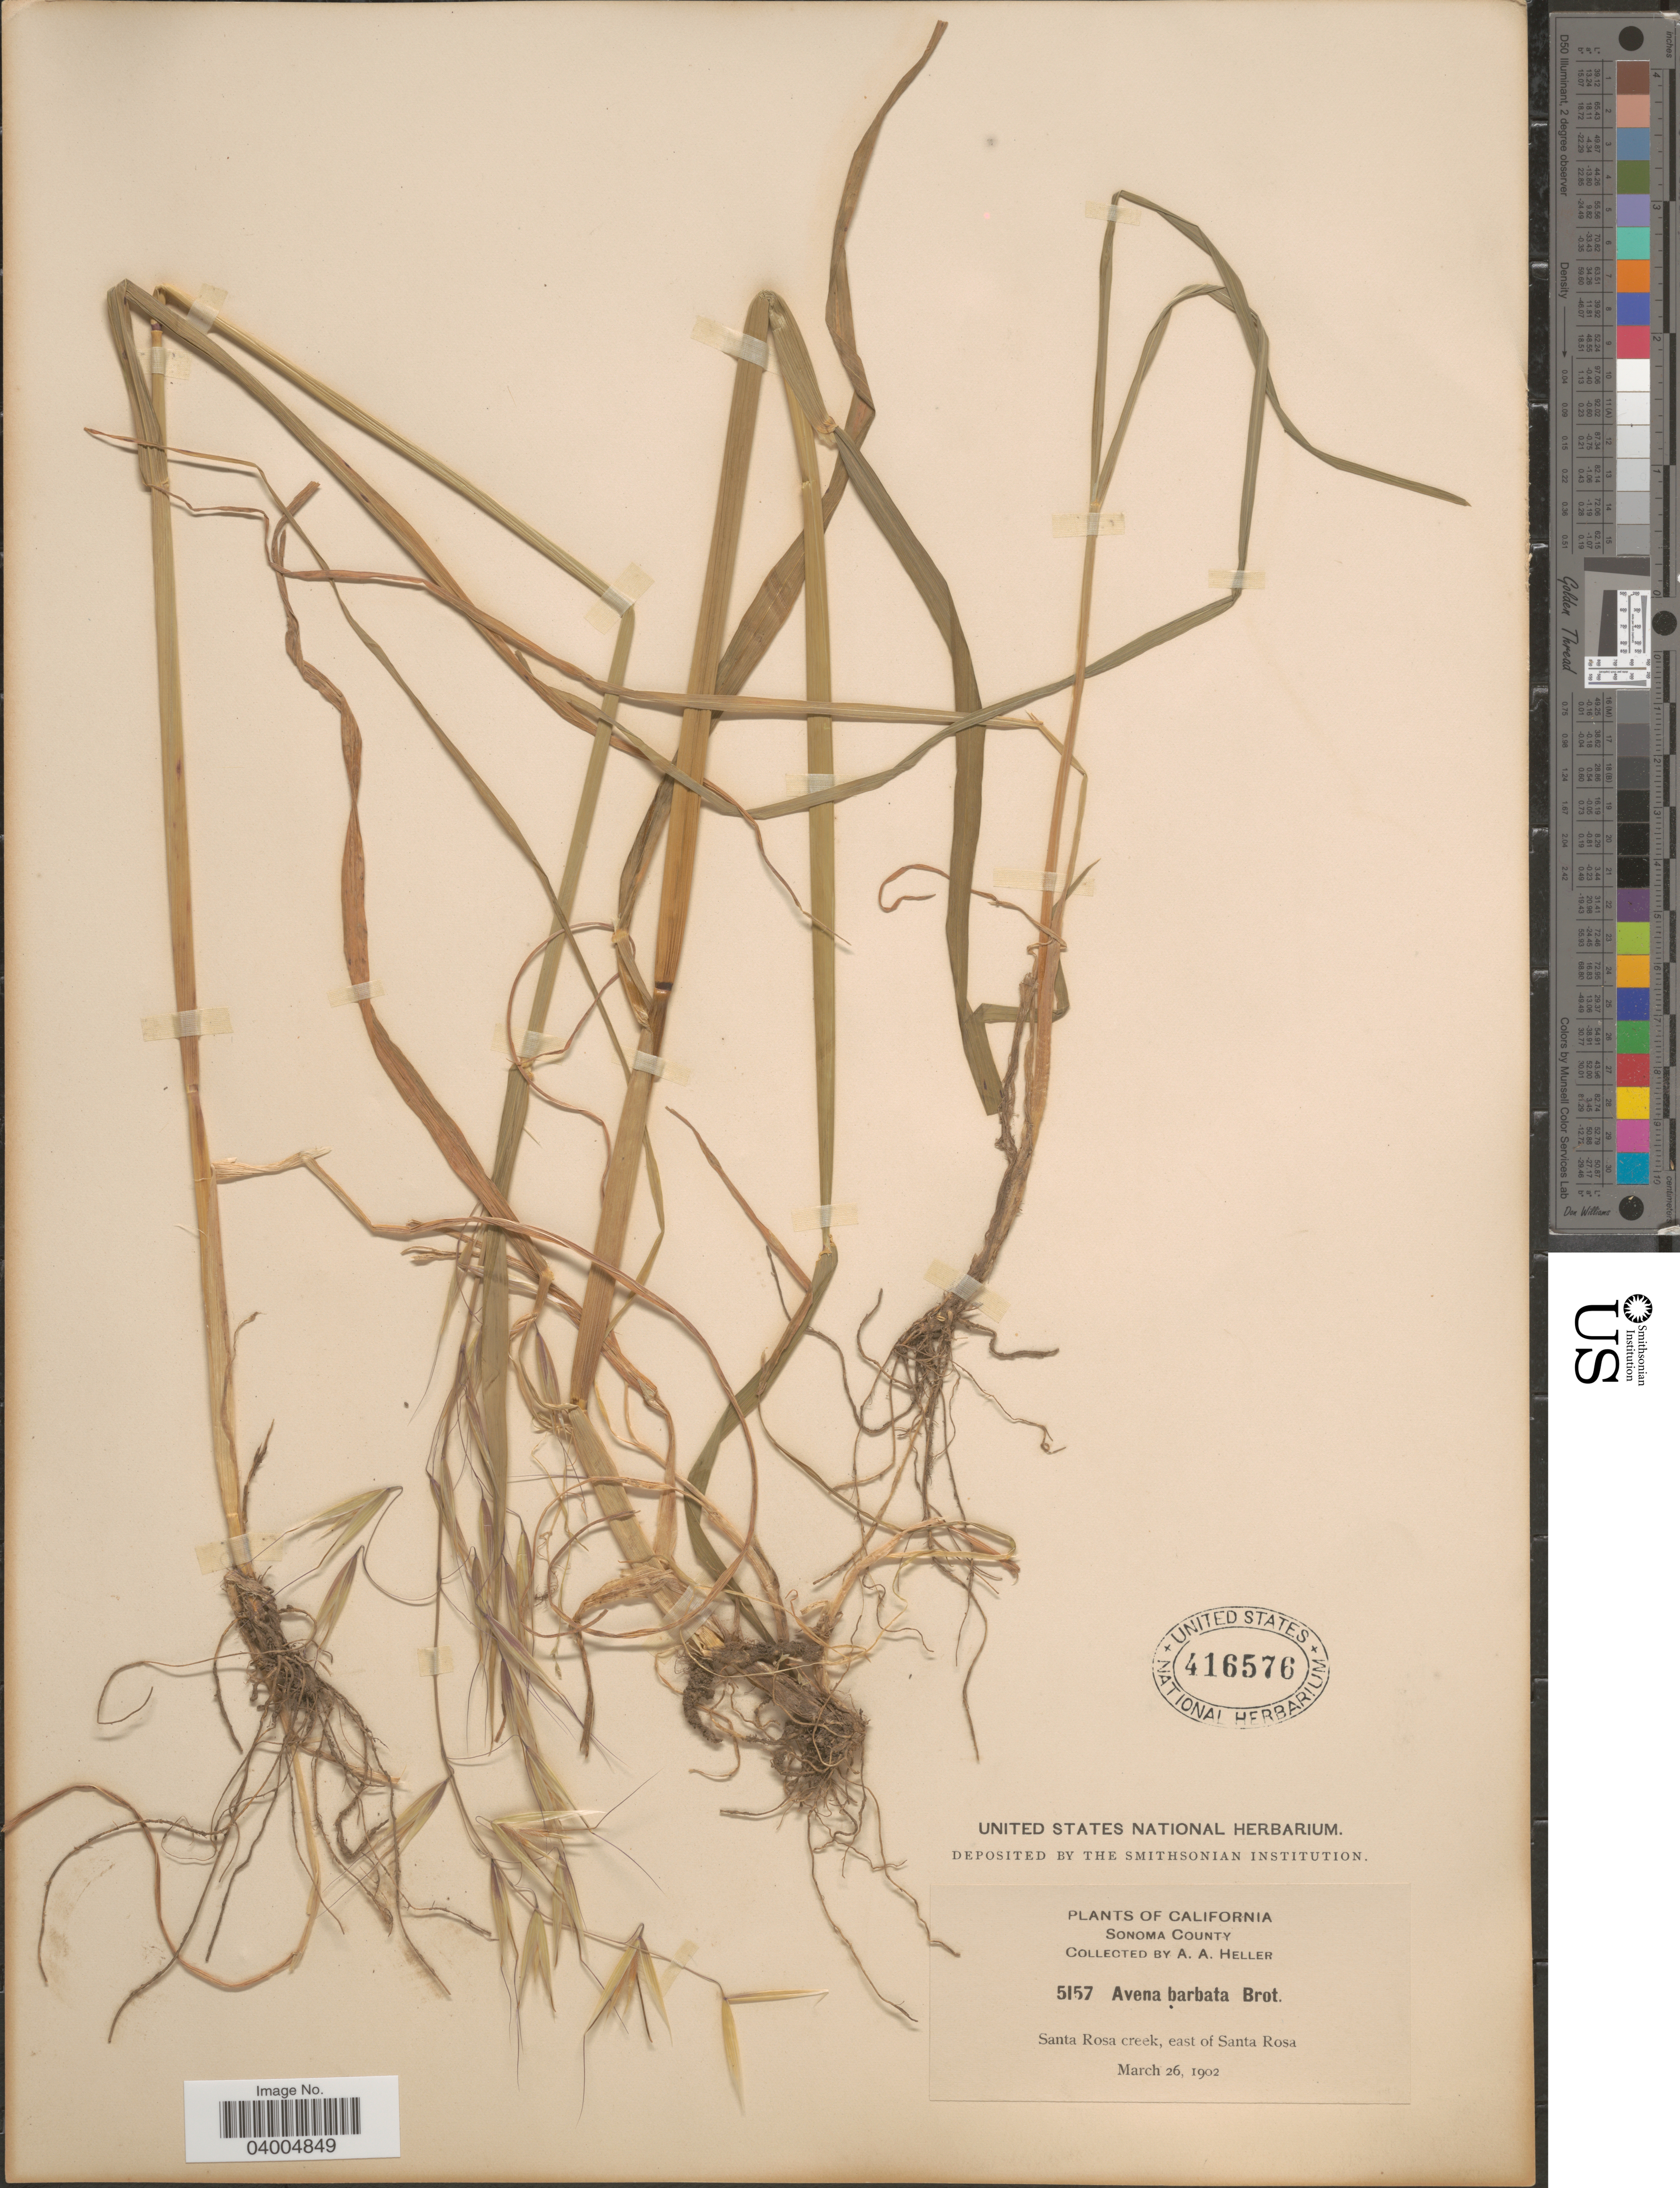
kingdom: Plantae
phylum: Tracheophyta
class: Liliopsida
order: Poales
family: Poaceae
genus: Avena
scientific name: Avena barbata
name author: Pott ex Link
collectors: A. A. Heller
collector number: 5157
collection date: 1902-03-26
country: United States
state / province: California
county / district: Sonoma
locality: Sonoma County. Santa Rosa creek, east of Santa Rosa.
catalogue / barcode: US 416576